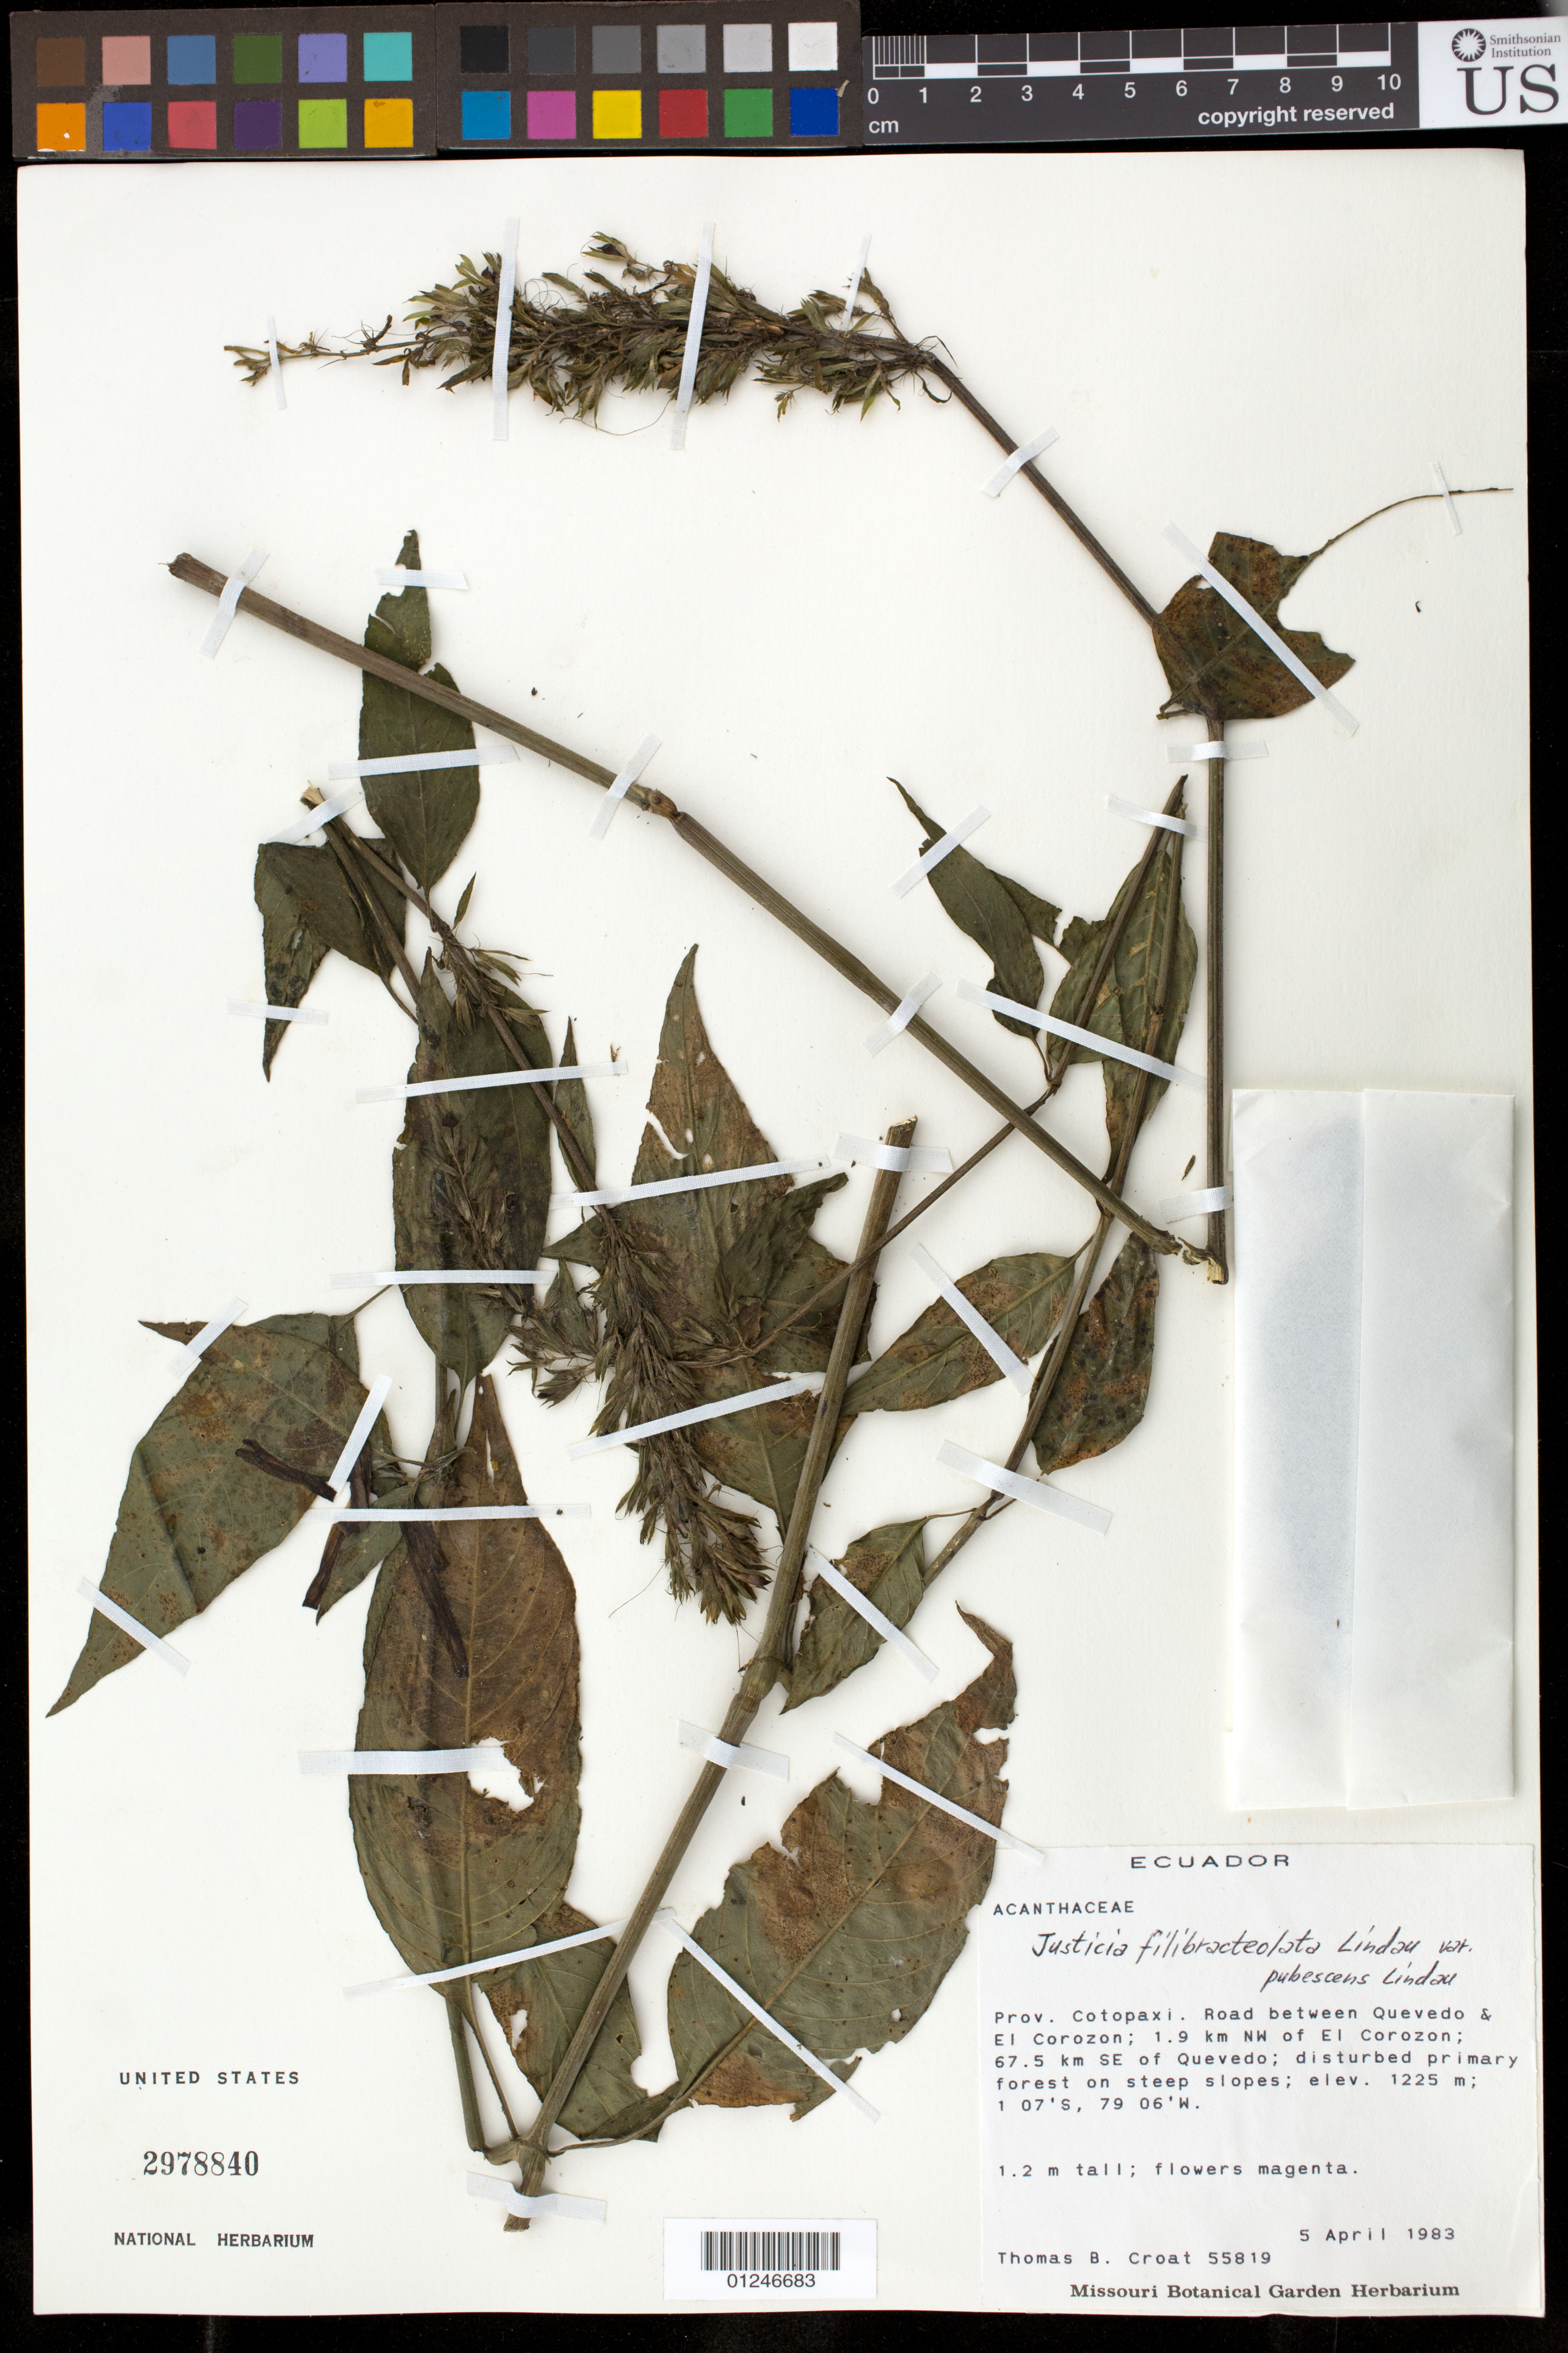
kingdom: Plantae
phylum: Tracheophyta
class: Magnoliopsida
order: Lamiales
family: Acanthaceae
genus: Justicia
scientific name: Justicia filibracteolata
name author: Lindau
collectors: T. B. Croat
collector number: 55819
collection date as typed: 05 Apr 1983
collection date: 1983-04-05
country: Ecuador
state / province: Cotopaxi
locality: Road between Quevedo and El Corozon, 1.9 km NW of El Corozon, 67.5 km SE of Quevedo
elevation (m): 1225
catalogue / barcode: US 2978840